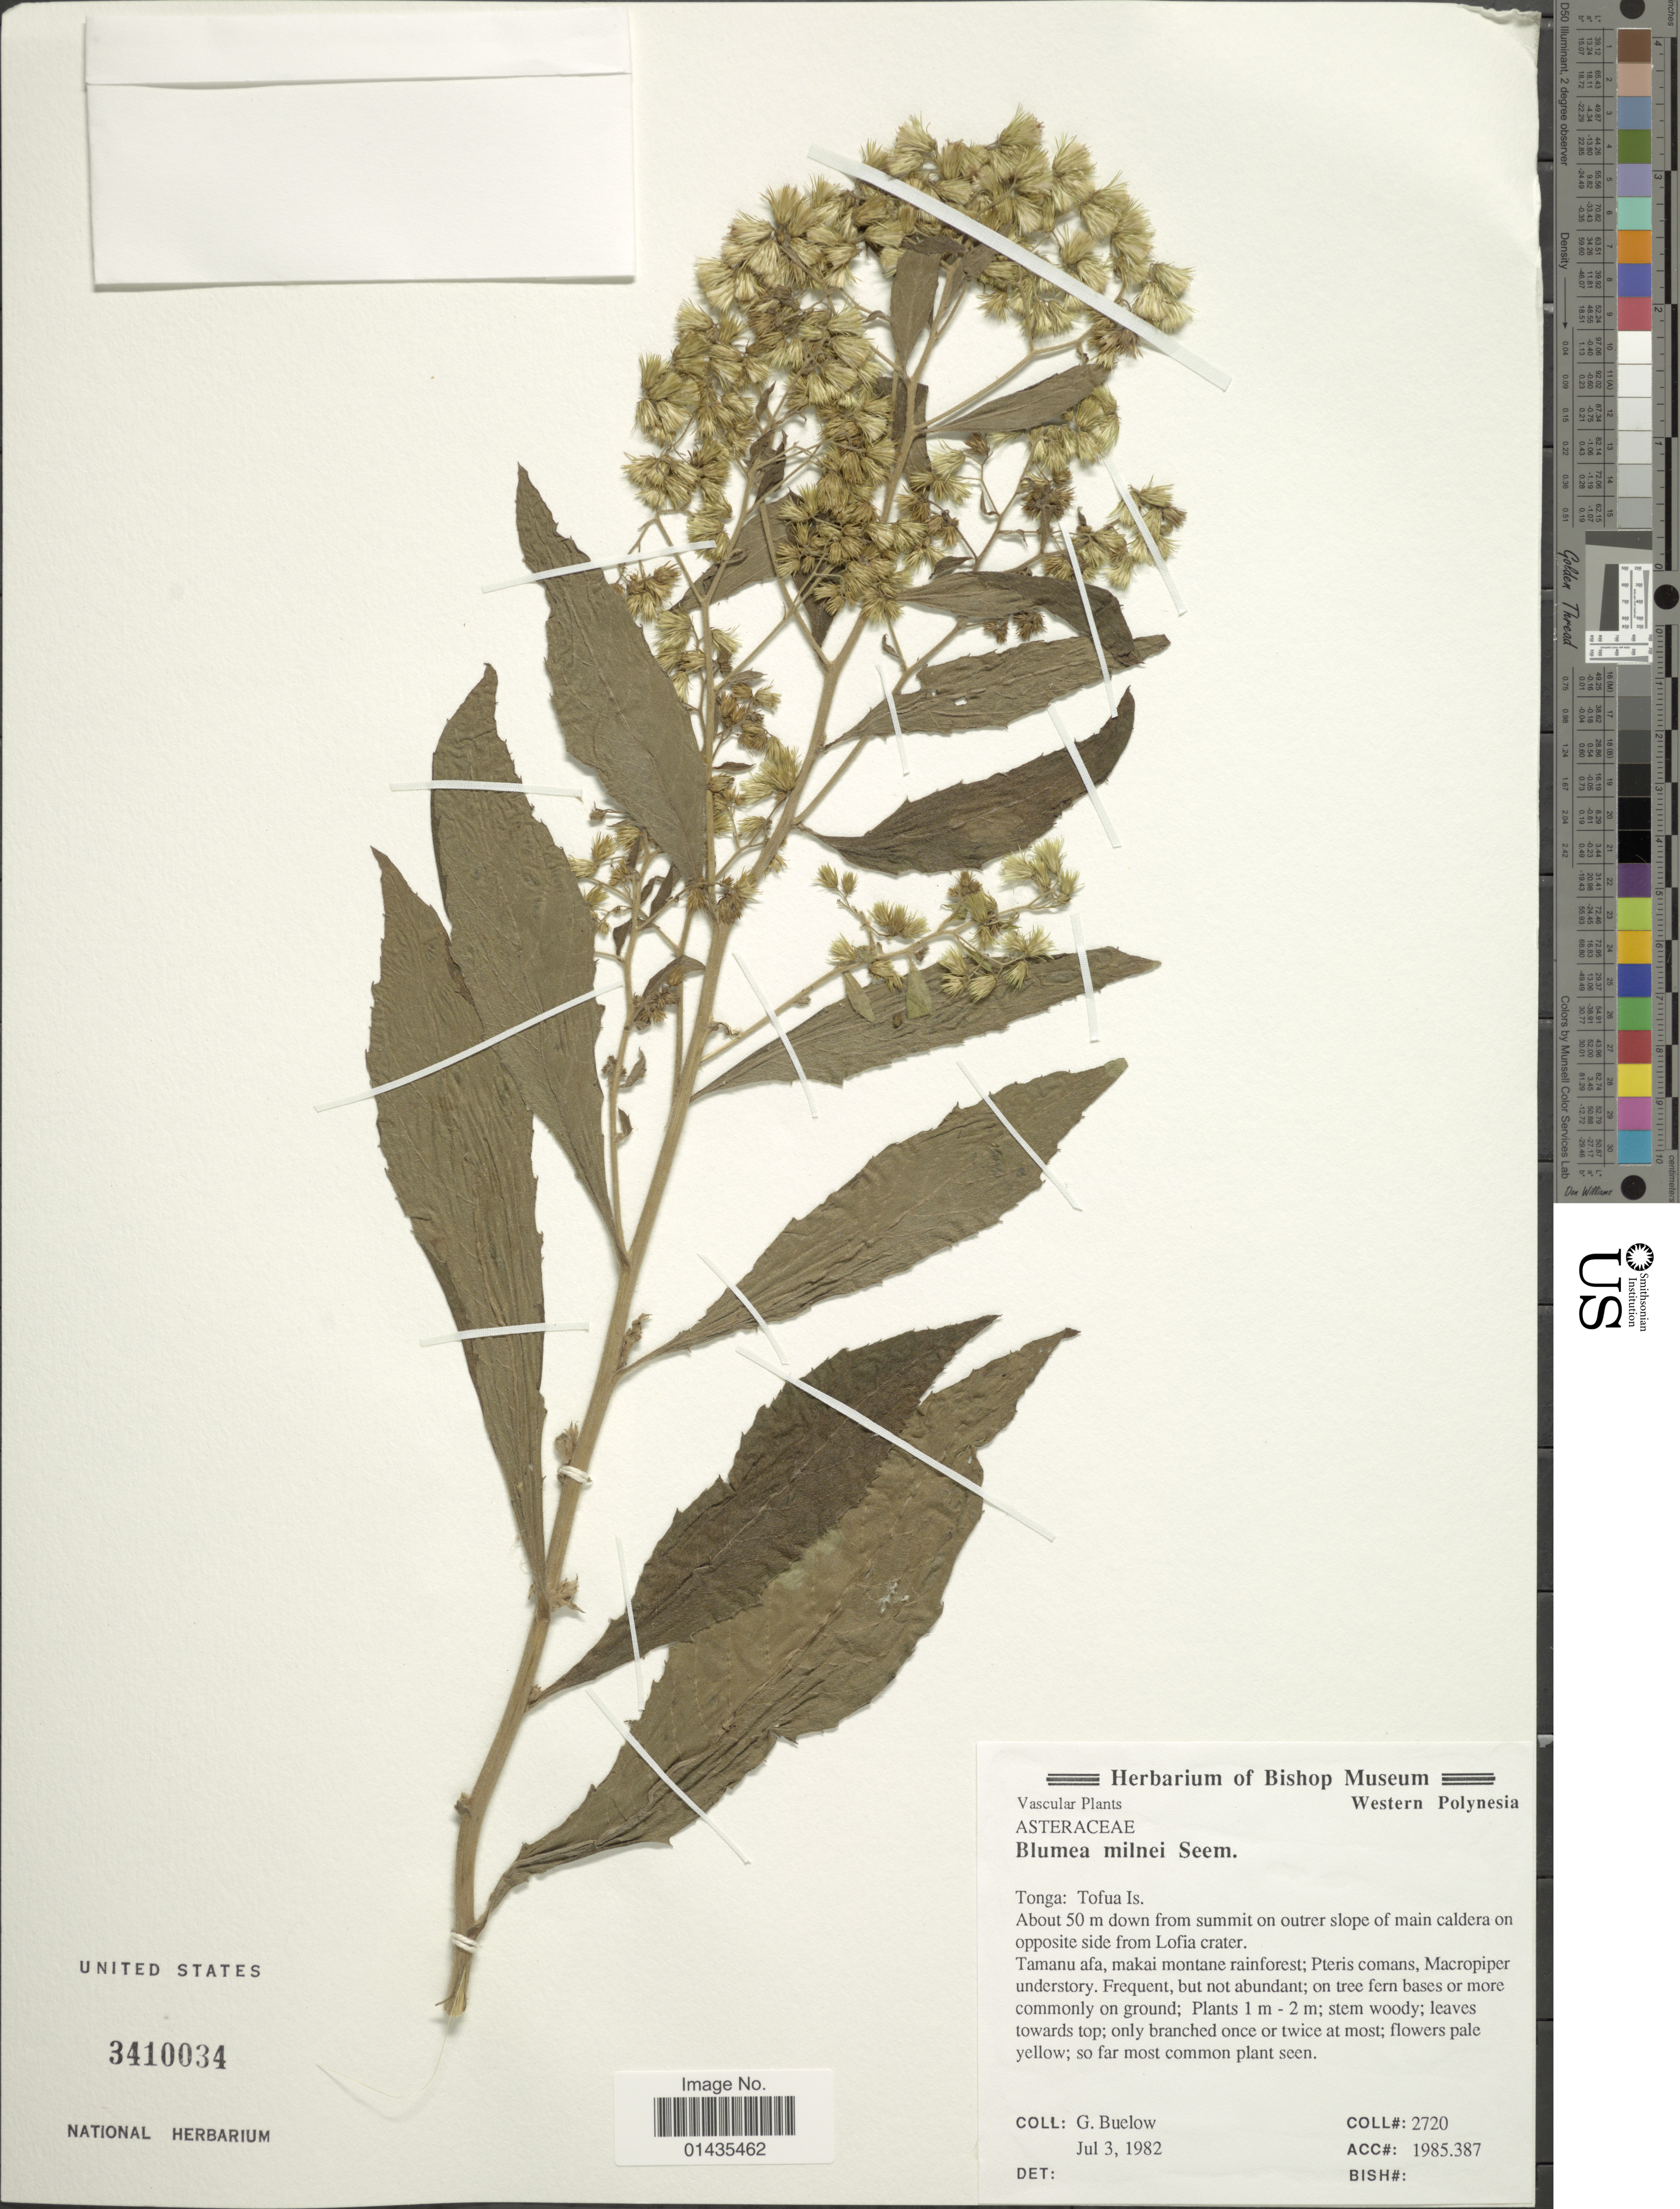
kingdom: Plantae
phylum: Tracheophyta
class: Magnoliopsida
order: Asterales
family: Asteraceae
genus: Blumea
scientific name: Blumea milnei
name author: Seem.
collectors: G. Buelow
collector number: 2720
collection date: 1982-07-03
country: Tonga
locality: Tofua Is., about 50 m down from summit on outrer slope of main caldera on opposite side from Lofia crater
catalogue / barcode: US 3410034